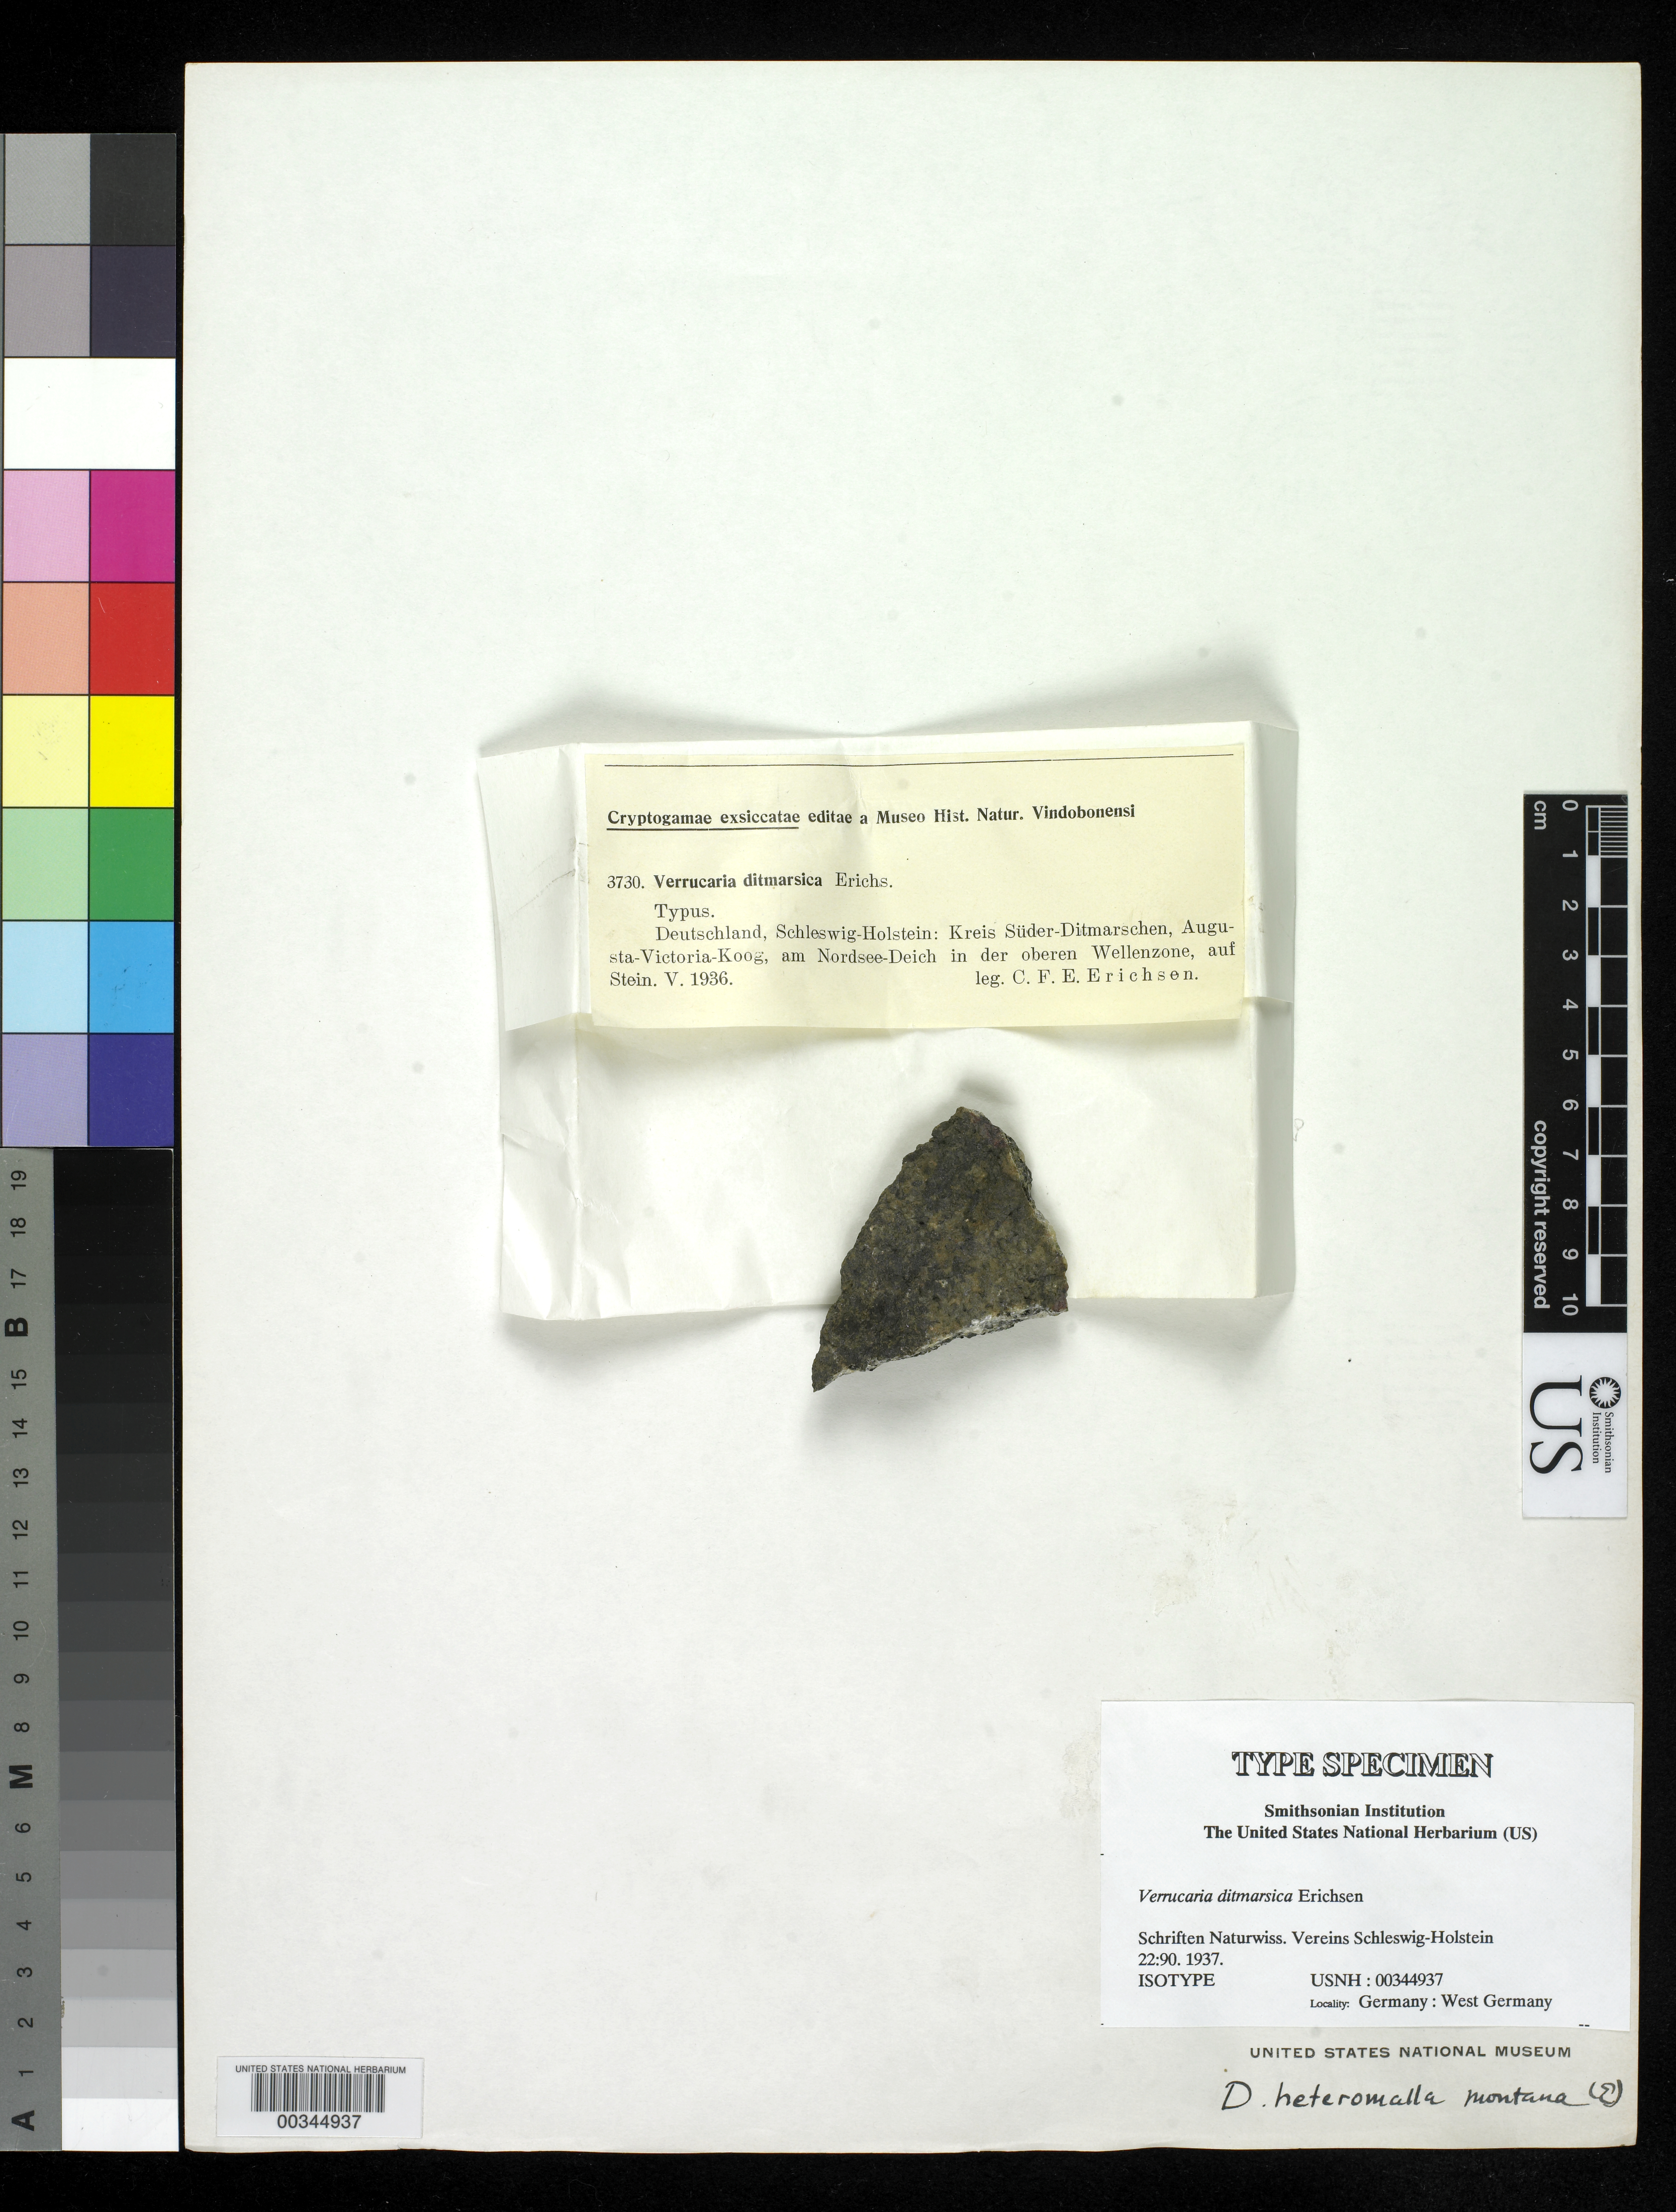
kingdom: Fungi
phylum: Ascomycota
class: Eurotiomycetes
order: Verrucariales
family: Verrucariaceae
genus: Verrucaria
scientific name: Verrucaria ditmarsica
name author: Erichsen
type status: Isosyntype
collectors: C. F. E. Erichsen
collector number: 3730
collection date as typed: May 1936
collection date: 1936-05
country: Germany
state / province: Schleswig-Holstein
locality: Kreis Suder-Ditmarschen, Augusta-Victoria-Koog, am Nordsee-deich in der oberen wellenzone, auf stein. [Suder-Ditmarschen District, Augusta-Victoria-Koog, at the North Sea dyke in the upper wave zone, on stone.]